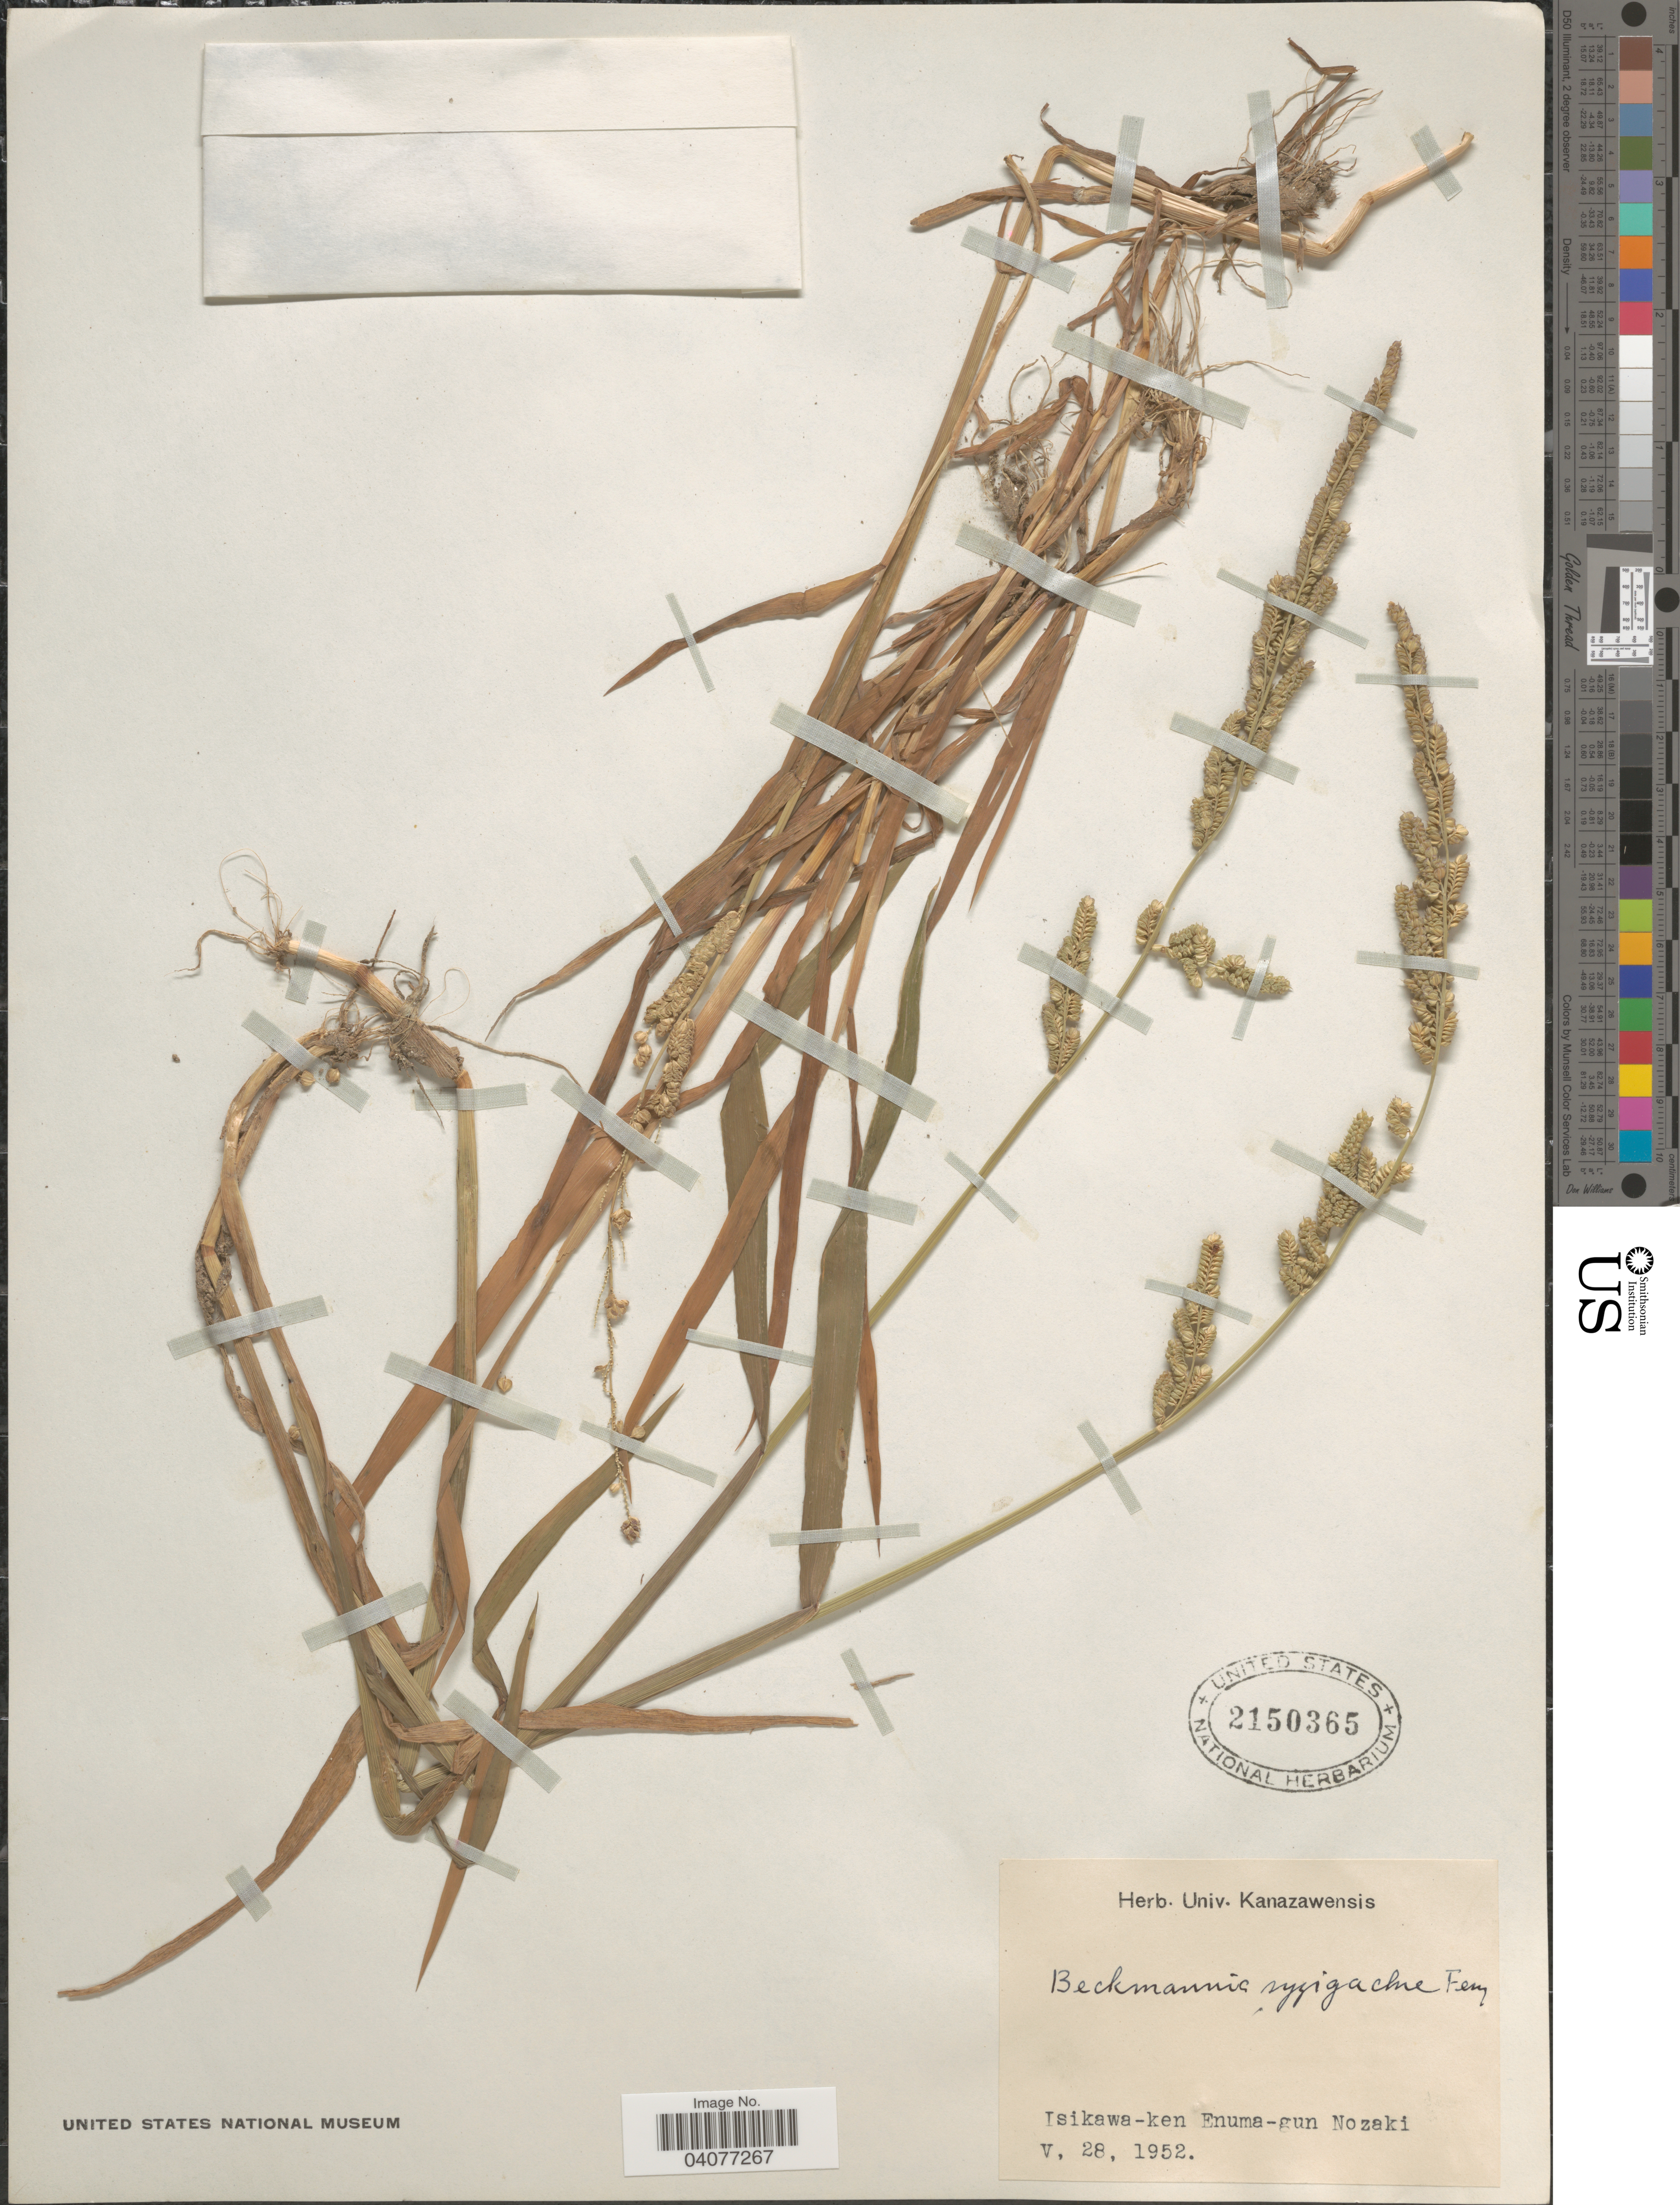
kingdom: Plantae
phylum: Tracheophyta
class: Liliopsida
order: Poales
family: Poaceae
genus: Beckmannia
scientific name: Beckmannia syzigachne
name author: (Steud.) Fernald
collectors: Ex Herb. Univ. Kanazawensis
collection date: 1952-05-28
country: Japan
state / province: Isikawa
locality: Isikawa-ken Enuma-gun Nozaki.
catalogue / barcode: US 2150365